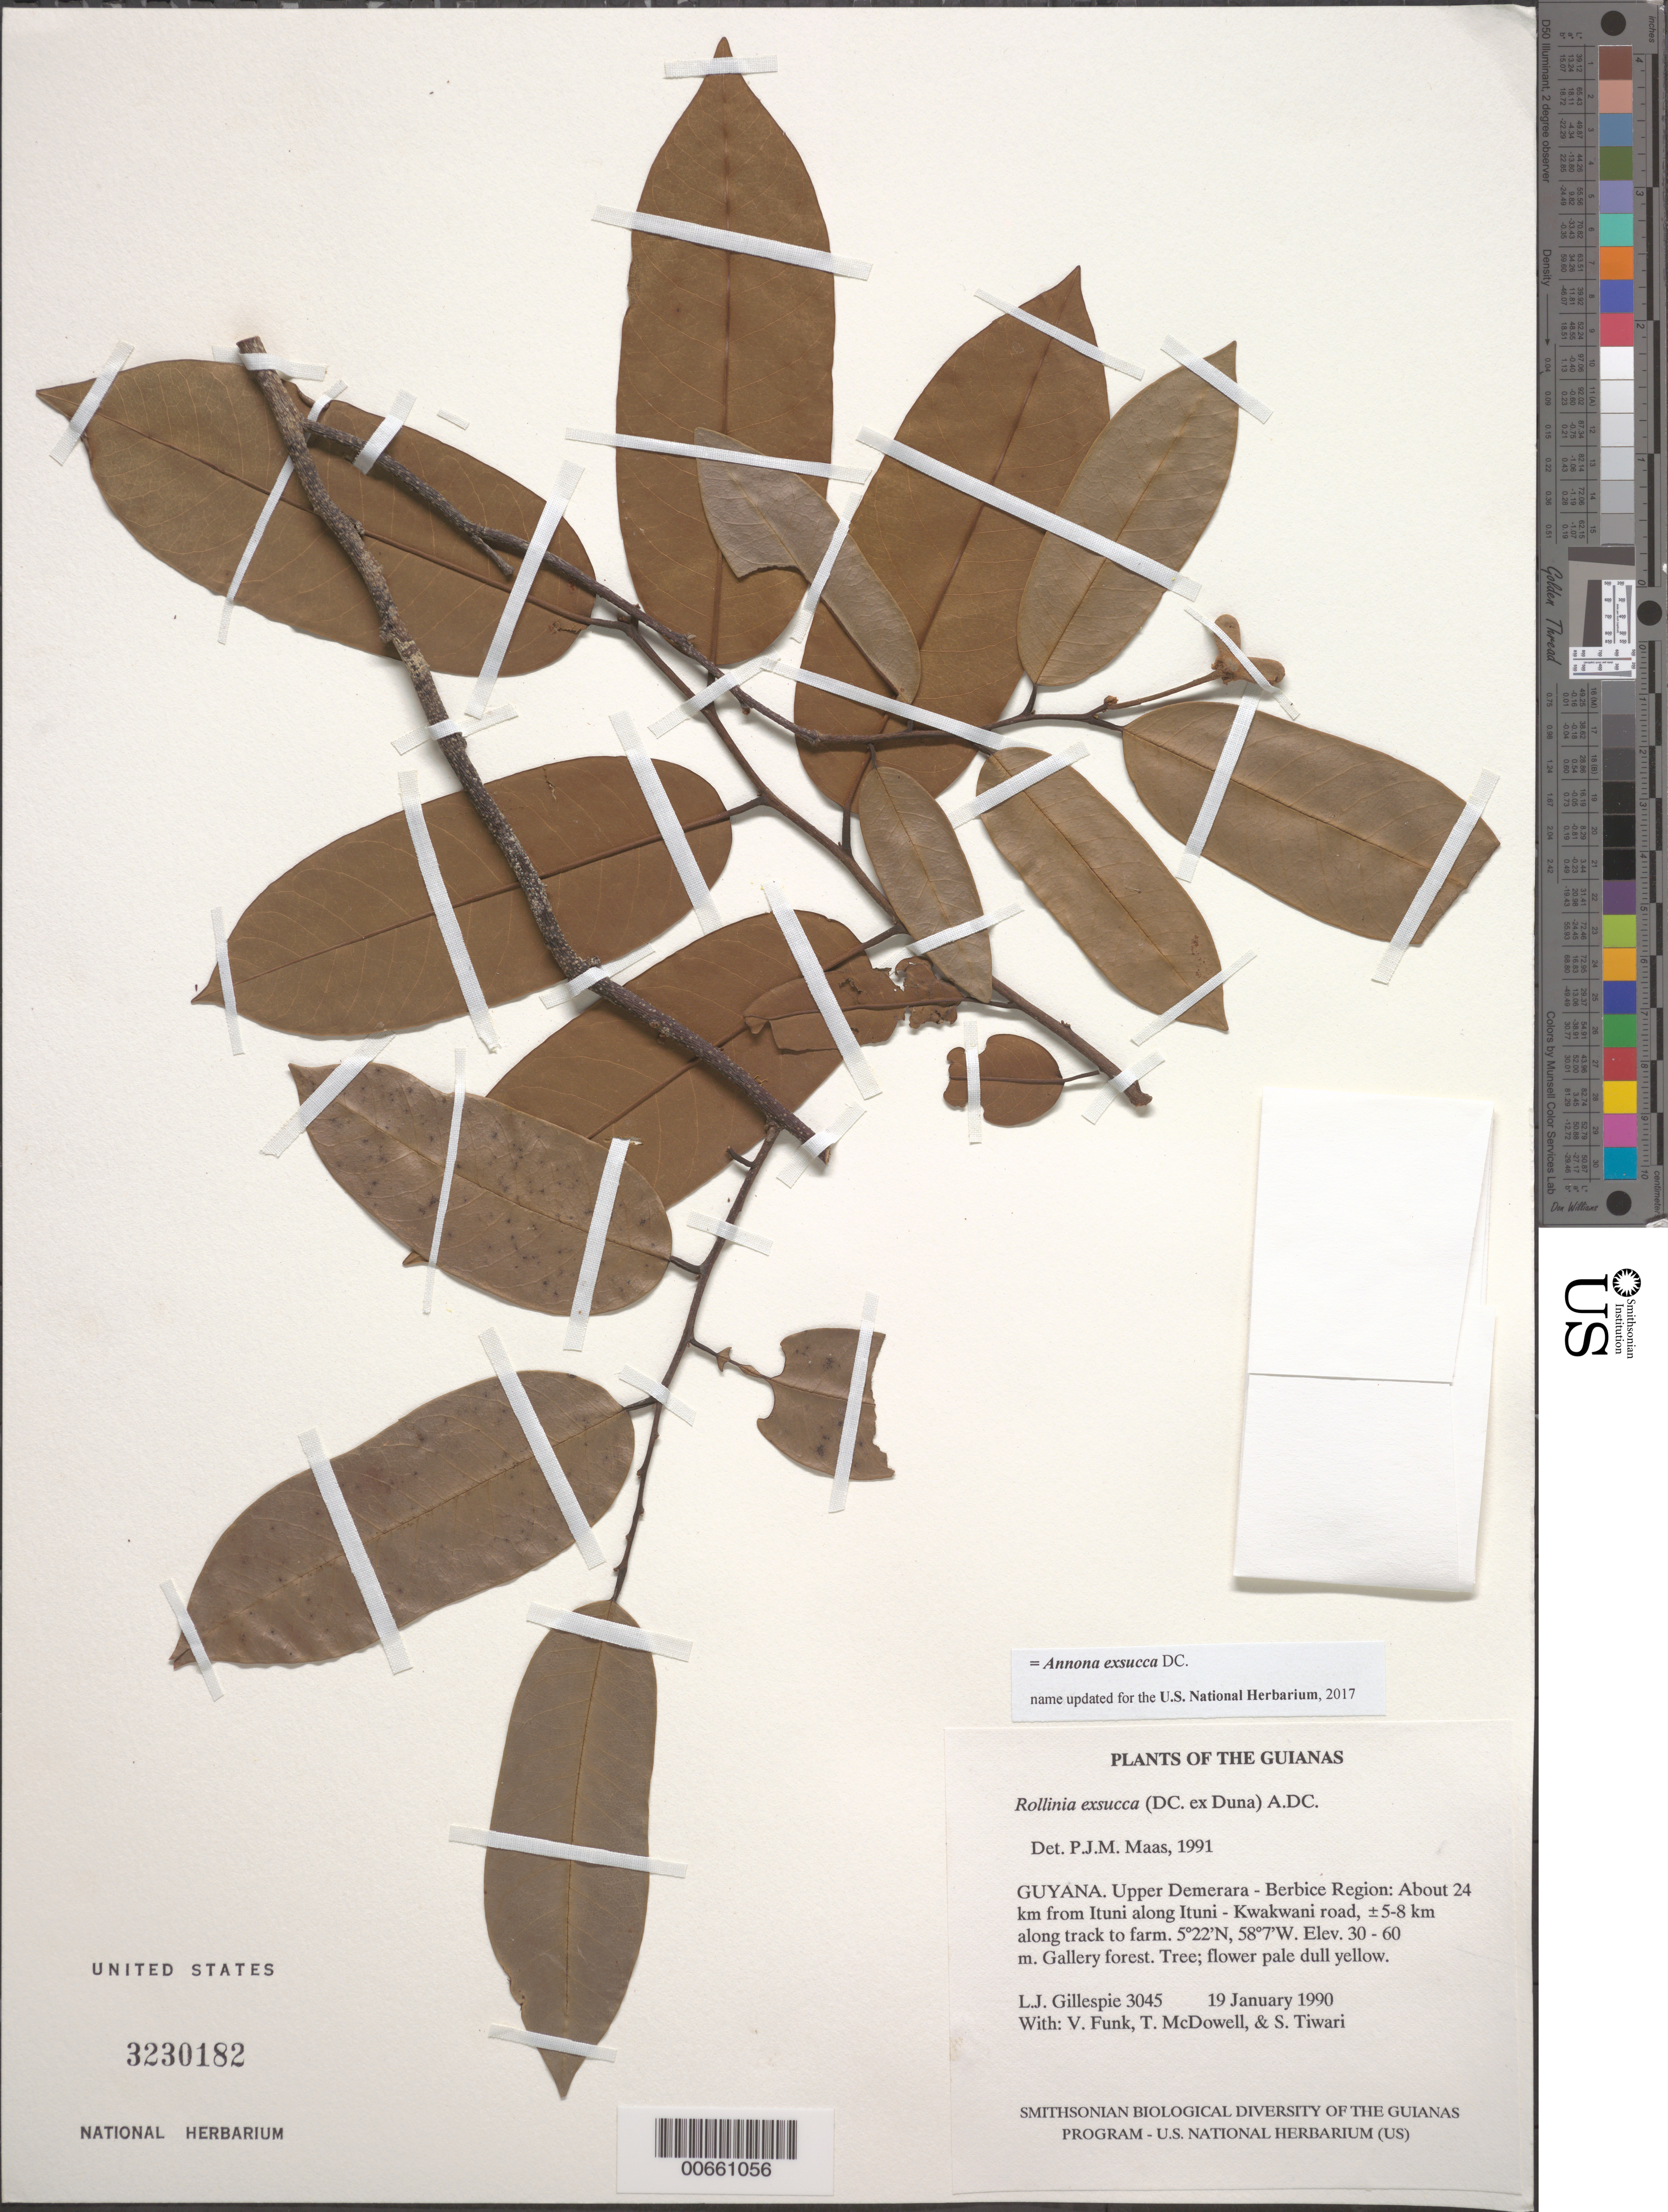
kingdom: Plantae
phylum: Tracheophyta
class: Magnoliopsida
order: Magnoliales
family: Annonaceae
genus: Annona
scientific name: Annona exsucca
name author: DC. ex Dunal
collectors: L. J. Gillespie, V. Funk, T. McDowell & S. Tiwari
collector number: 3045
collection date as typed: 19 January 1990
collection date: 1990-01-19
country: Guyana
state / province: U. Demerara-Berbice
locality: About 24 km from Ituni along Ituni - Kwakwani road, ±5-8 km along track to farm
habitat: Gallery forest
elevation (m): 30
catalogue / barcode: US 3230182